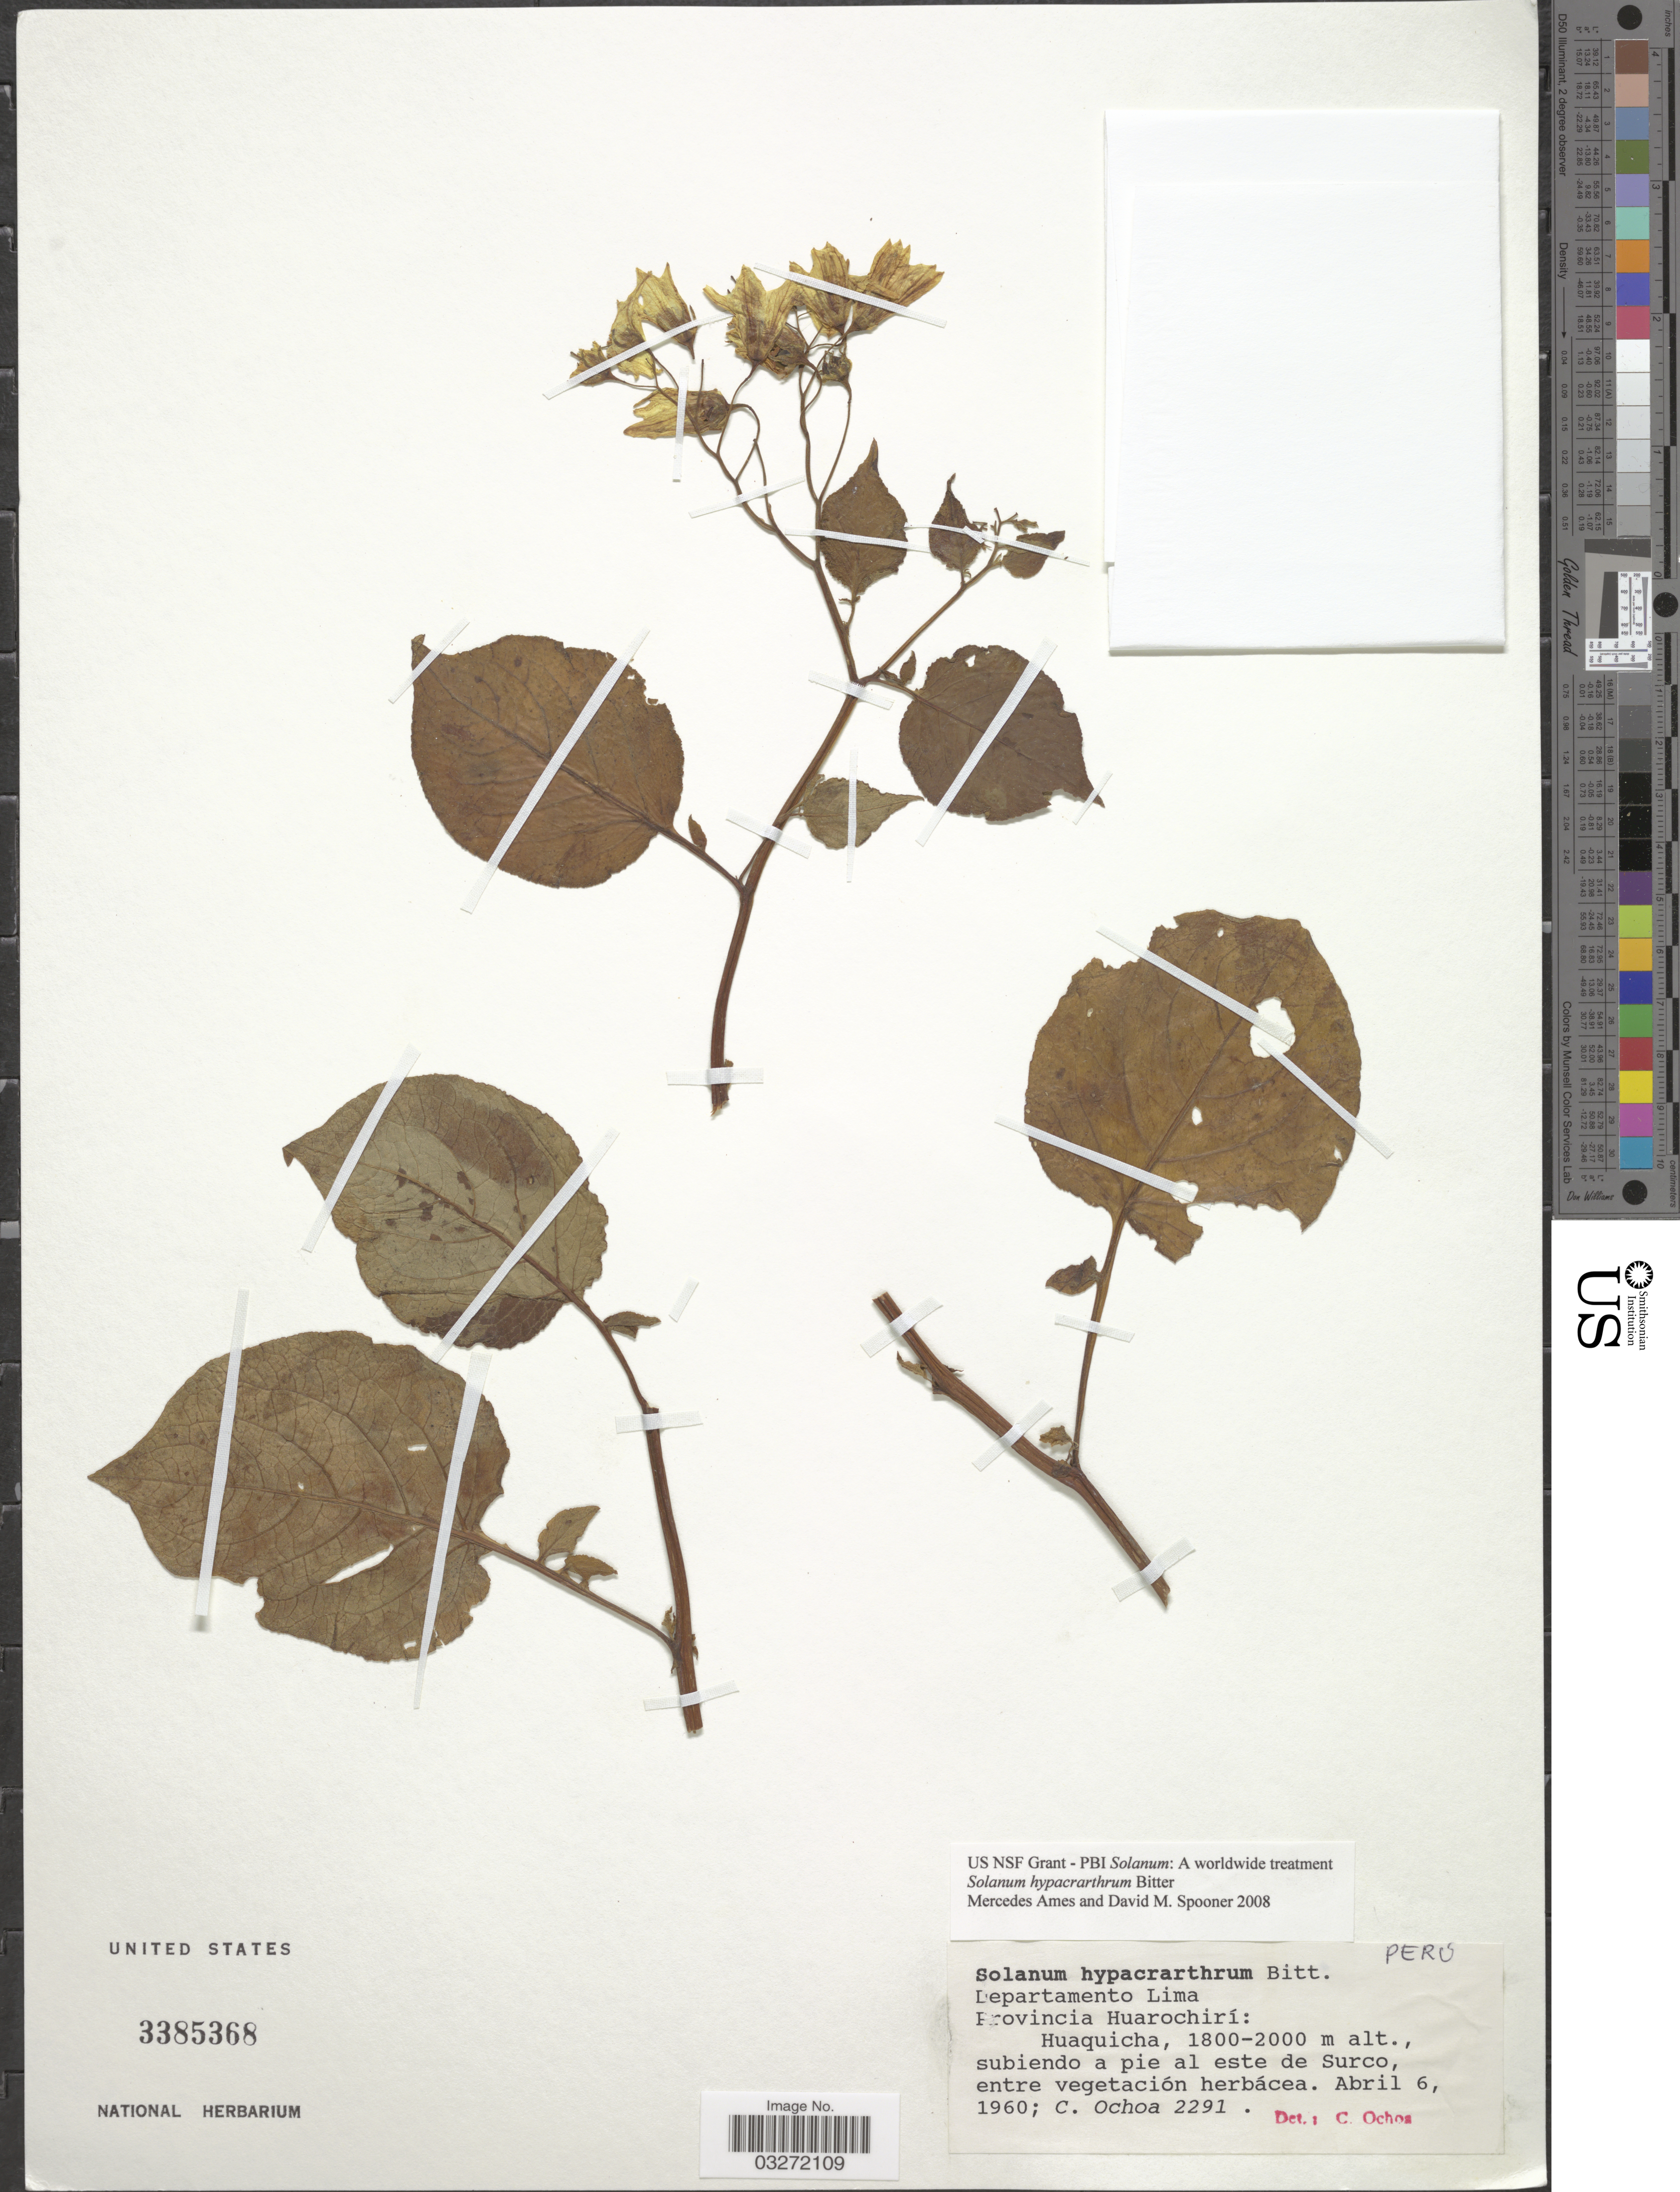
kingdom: Plantae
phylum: Tracheophyta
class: Magnoliopsida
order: Solanales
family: Solanaceae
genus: Solanum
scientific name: Solanum hypacrarthrum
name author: Bitter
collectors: C. Ochoa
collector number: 2291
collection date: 1960-04-06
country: Peru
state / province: Lima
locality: Departamento Lima. Provincia Huarochirí: Huaquicha, subiendo a pie al este de Surco.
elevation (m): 1800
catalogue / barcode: US 3385368